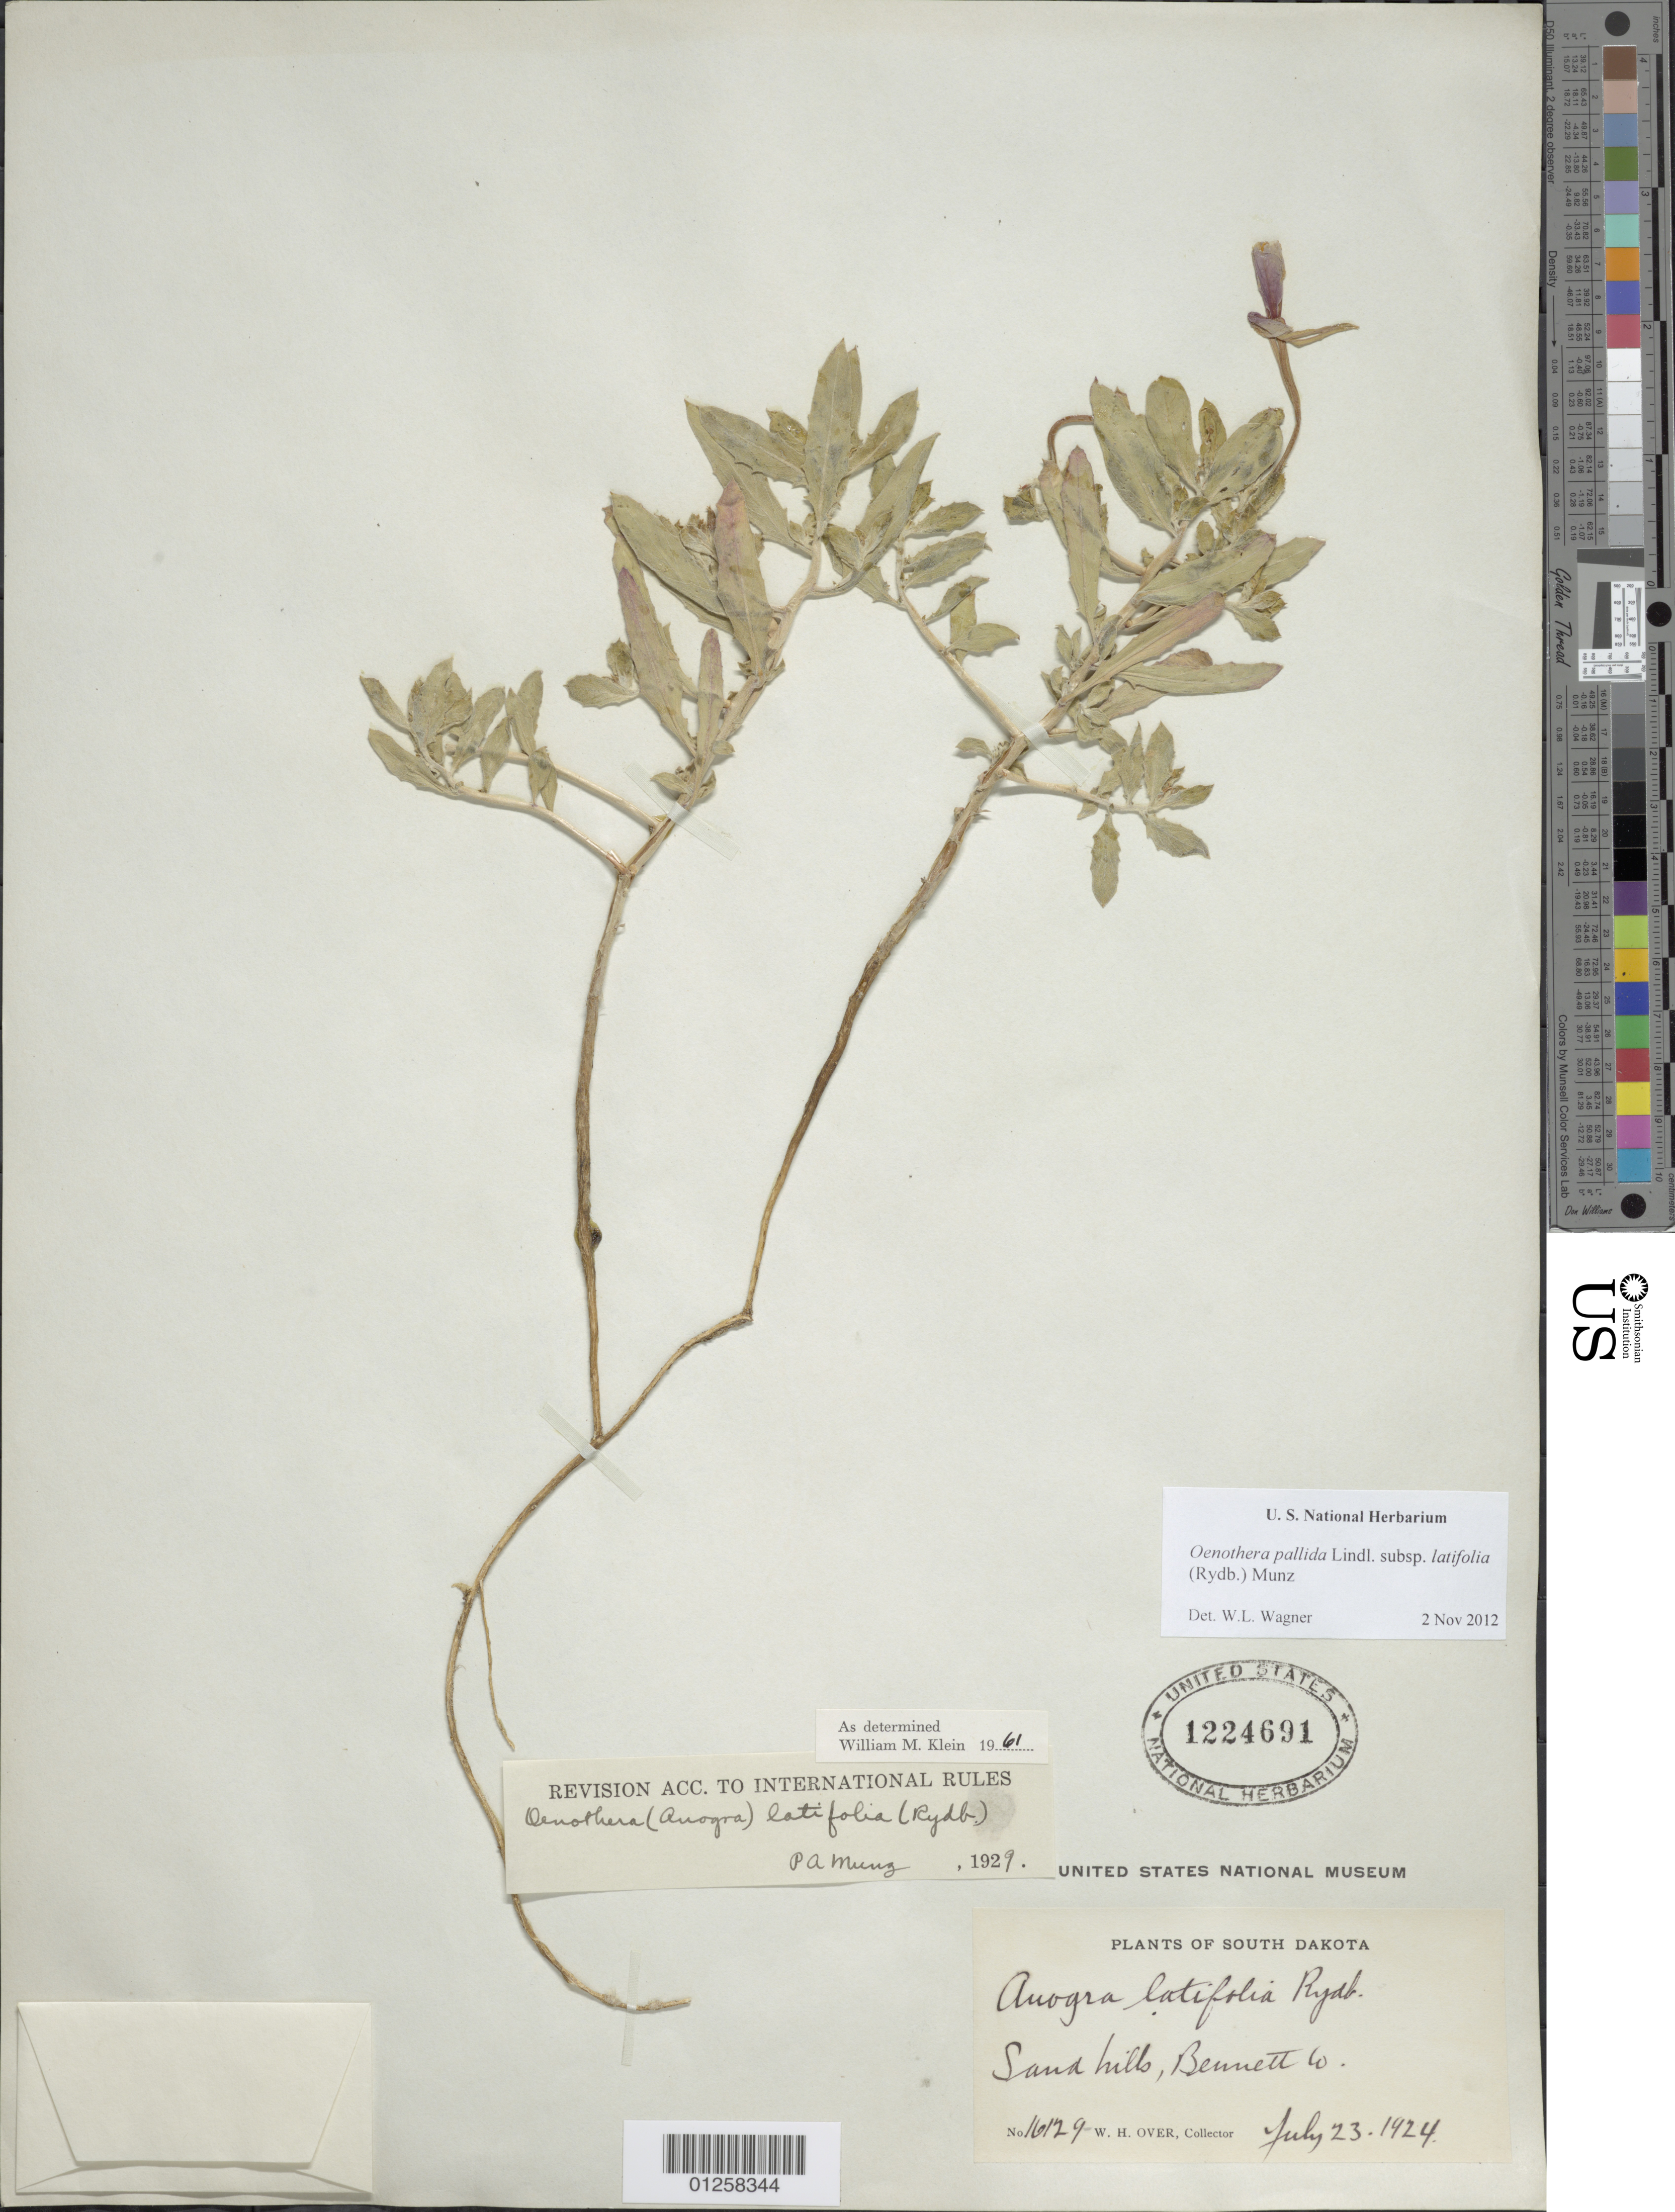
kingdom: Plantae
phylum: Tracheophyta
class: Magnoliopsida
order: Myrtales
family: Onagraceae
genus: Oenothera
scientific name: Oenothera pallida subsp. latifolia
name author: (Rydb.) Munz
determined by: Wagner, W. L., (BOT), Smithsonian Institution - National Museum of Natural History (UNITED STATES)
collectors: W. Over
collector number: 16129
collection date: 1924-07-23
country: United States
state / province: South Dakota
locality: Bennett Co., Sand hills.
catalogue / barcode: US 1224691